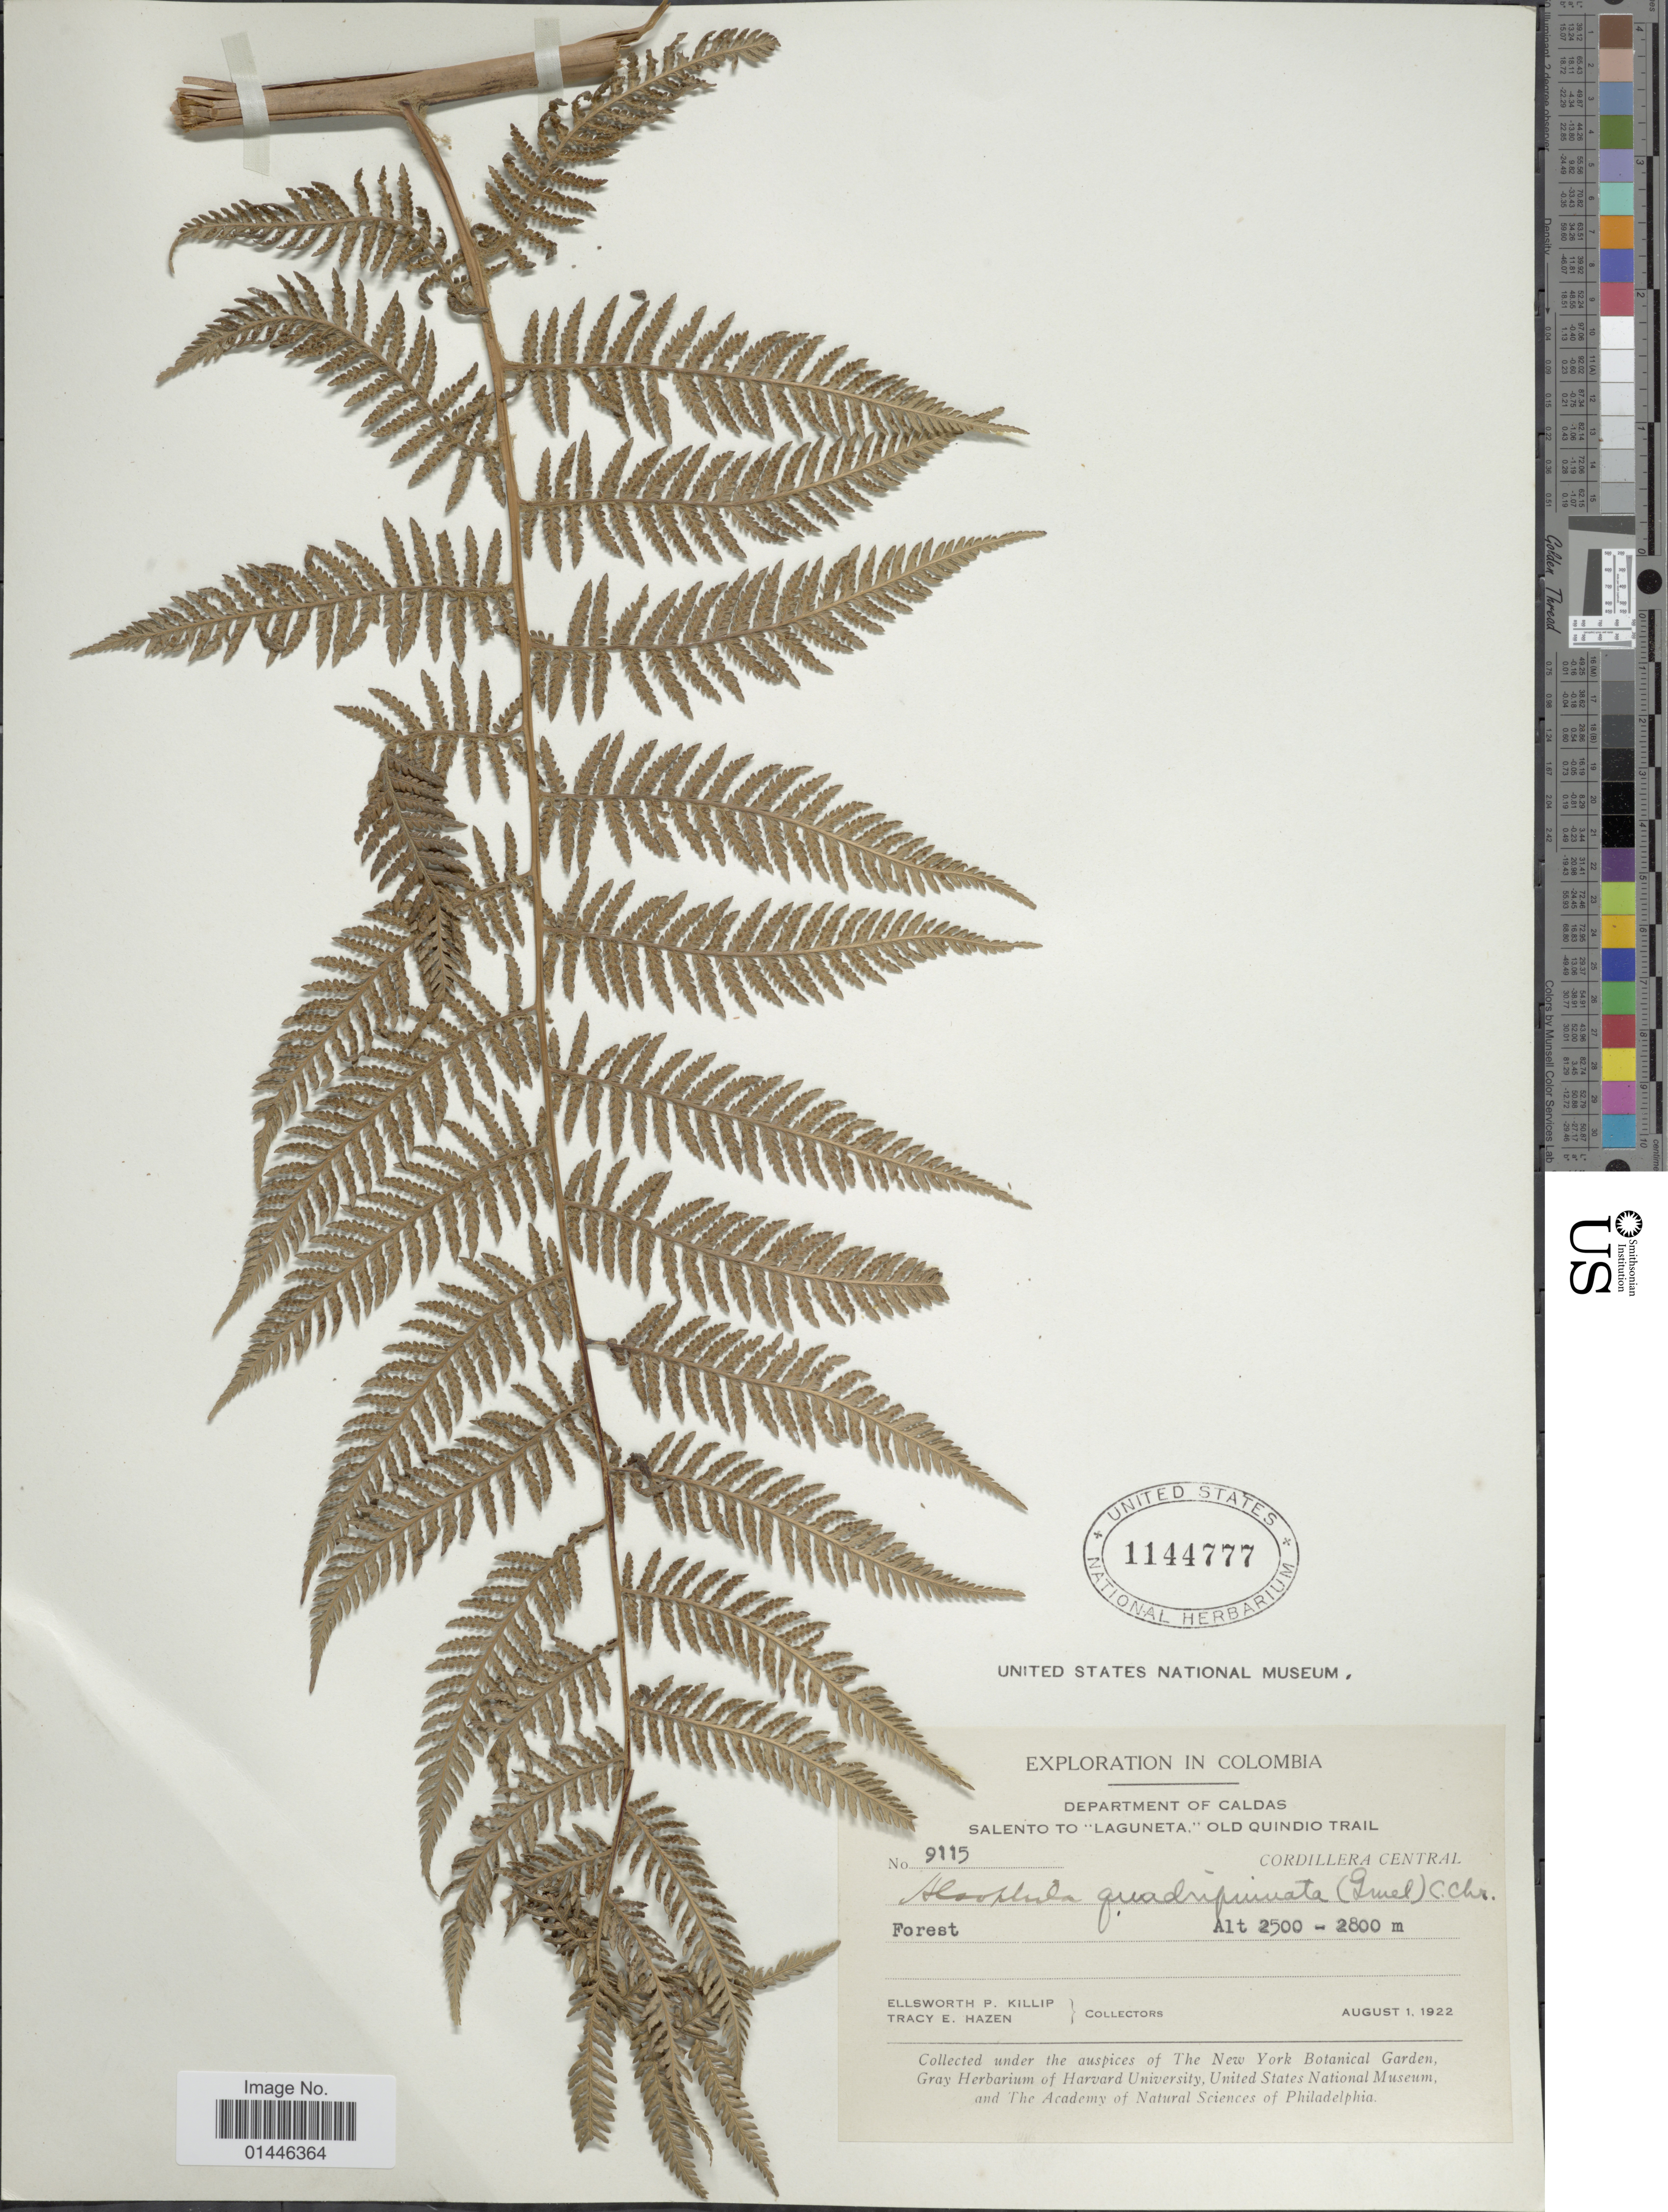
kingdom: Plantae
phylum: Tracheophyta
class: Polypodiopsida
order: Cyatheales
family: Dicksoniaceae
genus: Lophosoria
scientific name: Lophosoria quadripinnata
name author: (J.F. Gmel.) C. Chr.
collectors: E. P. Killip & T. E. Hazen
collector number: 9115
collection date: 1922-08-01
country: Colombia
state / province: Caldas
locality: Salento to "Laguneta," old Quindio Trail. Cordillera Central.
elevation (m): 2500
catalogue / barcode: US 1144777